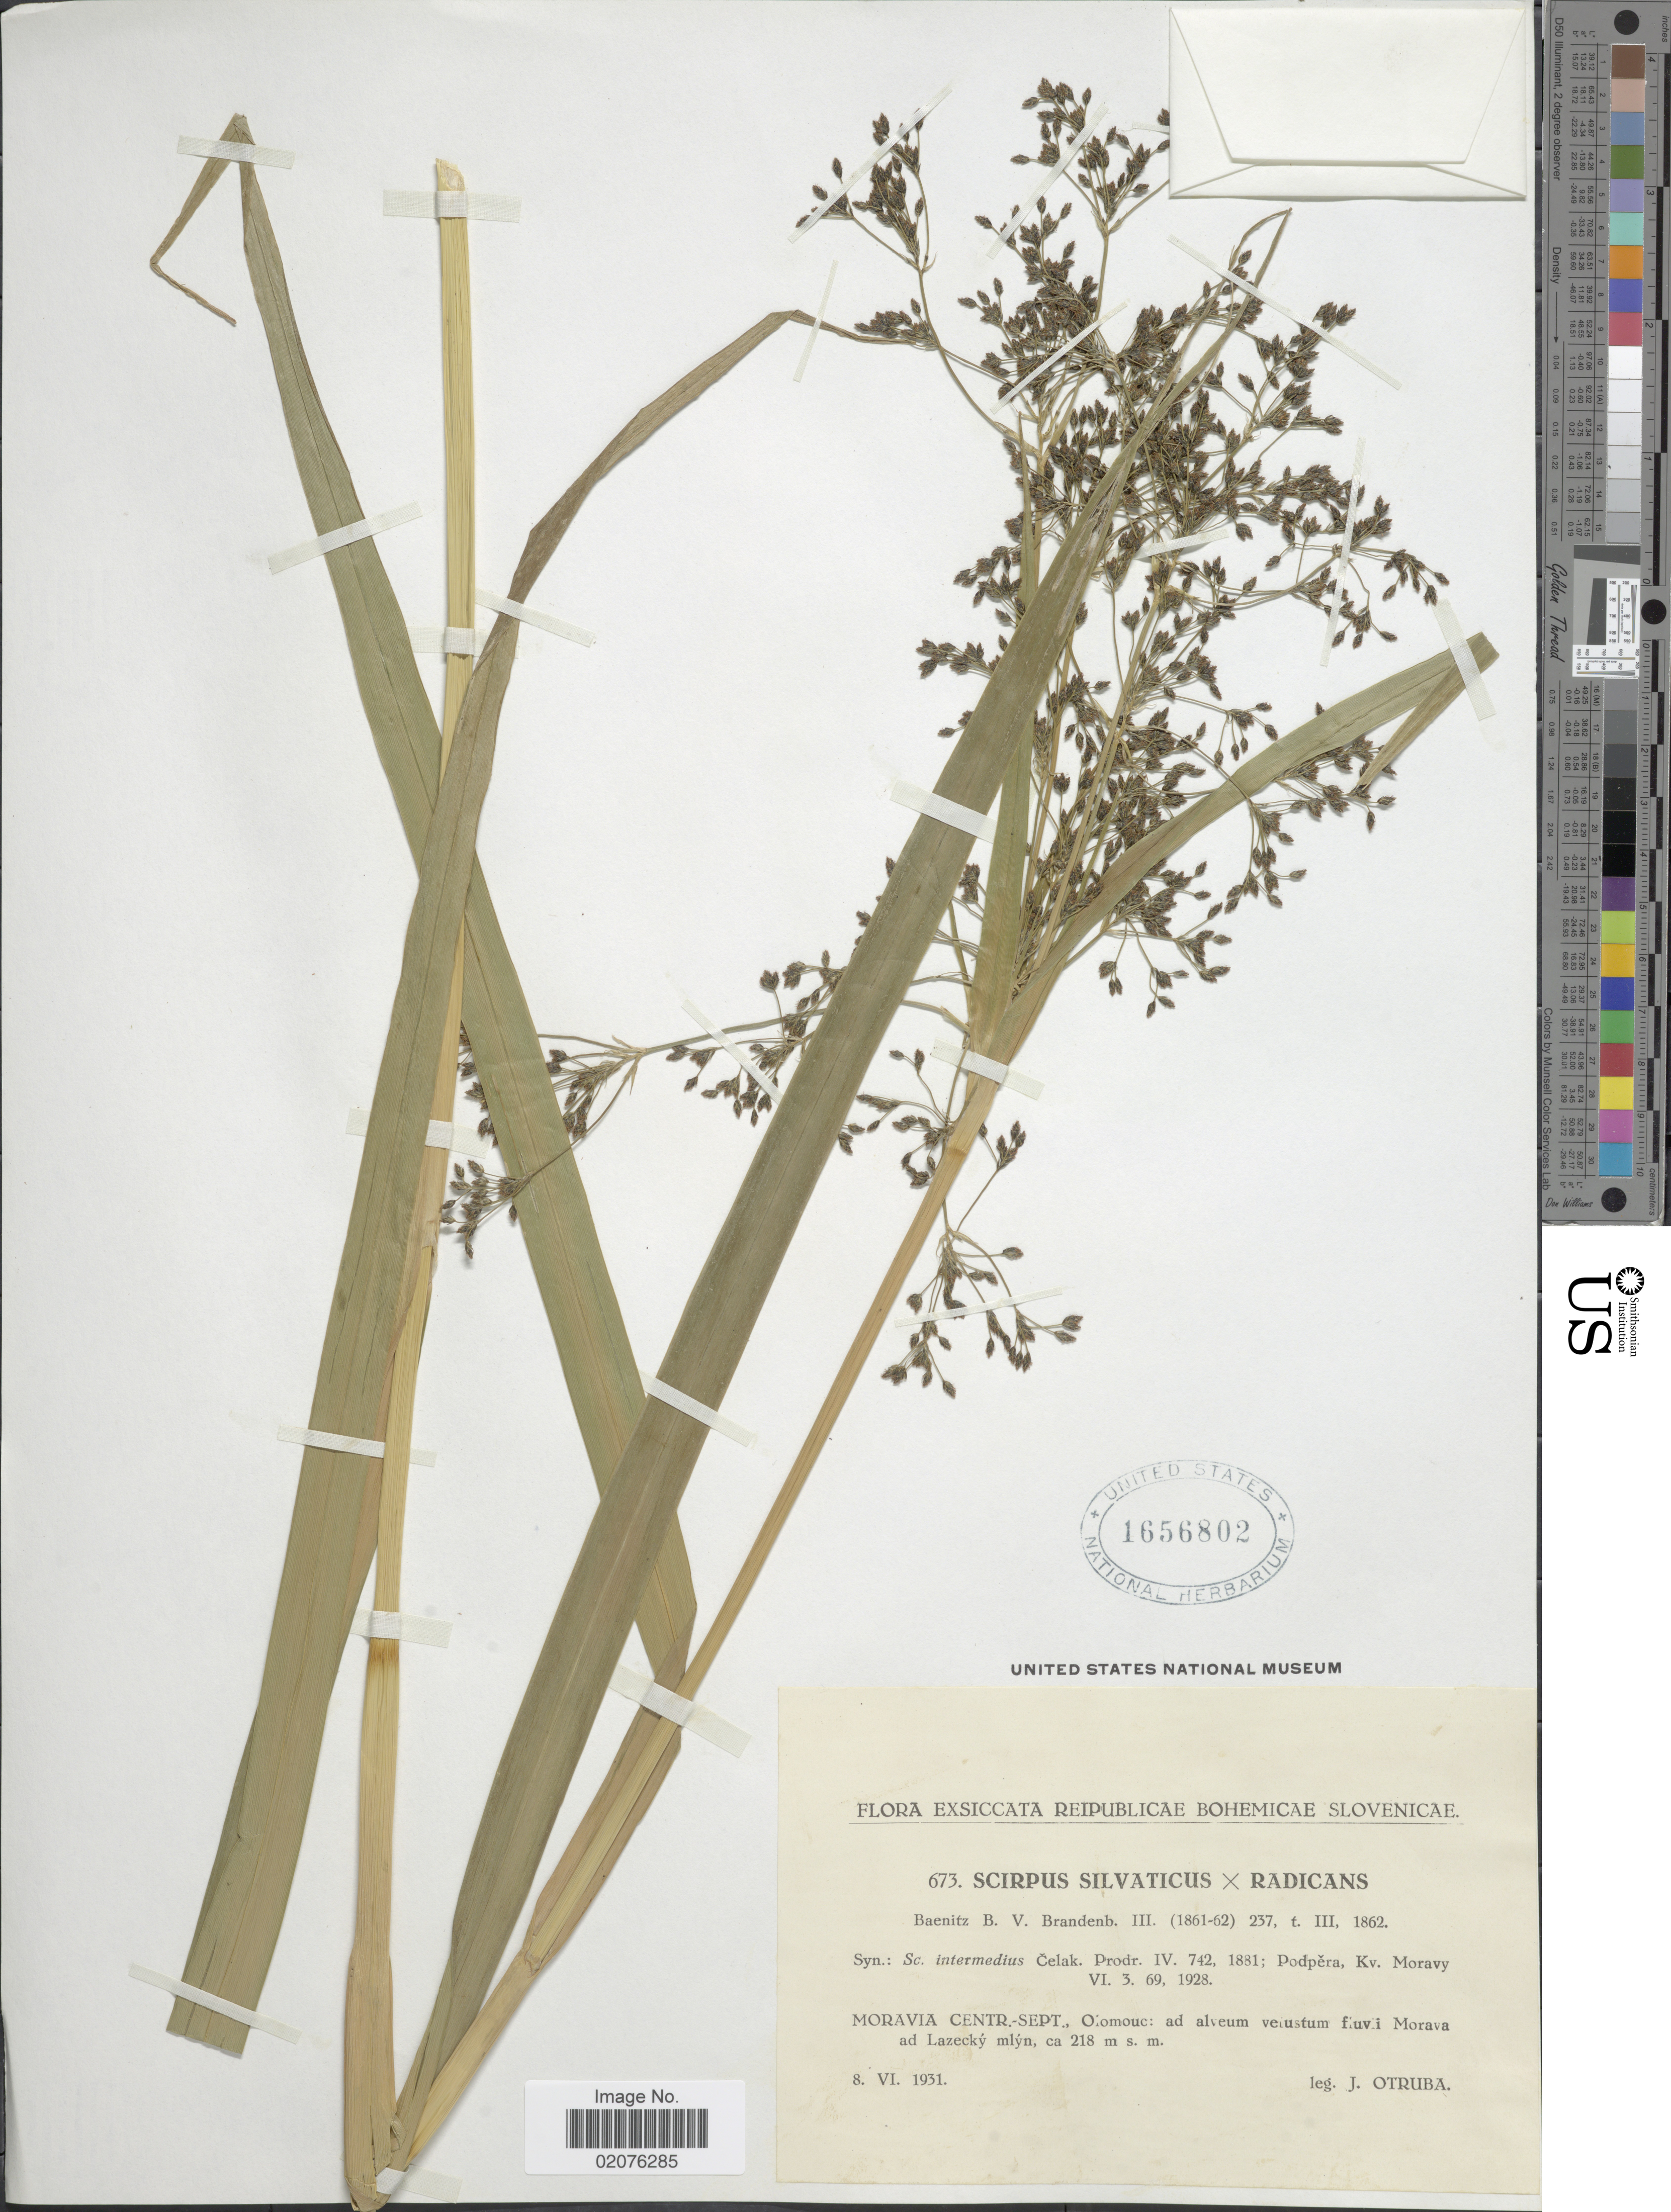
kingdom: Plantae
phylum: Tracheophyta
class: Liliopsida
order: Poales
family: Cyperaceae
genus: Scirpus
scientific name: Scirpus sylvaticus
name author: L.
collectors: J. Otruba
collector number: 673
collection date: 1931-06-08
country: Czechia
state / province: Olomouc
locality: Moravia Centr.-Sept., ad alveum vetustum fluvii Morava ad Lazecky mlyn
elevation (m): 218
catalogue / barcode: US 1656802